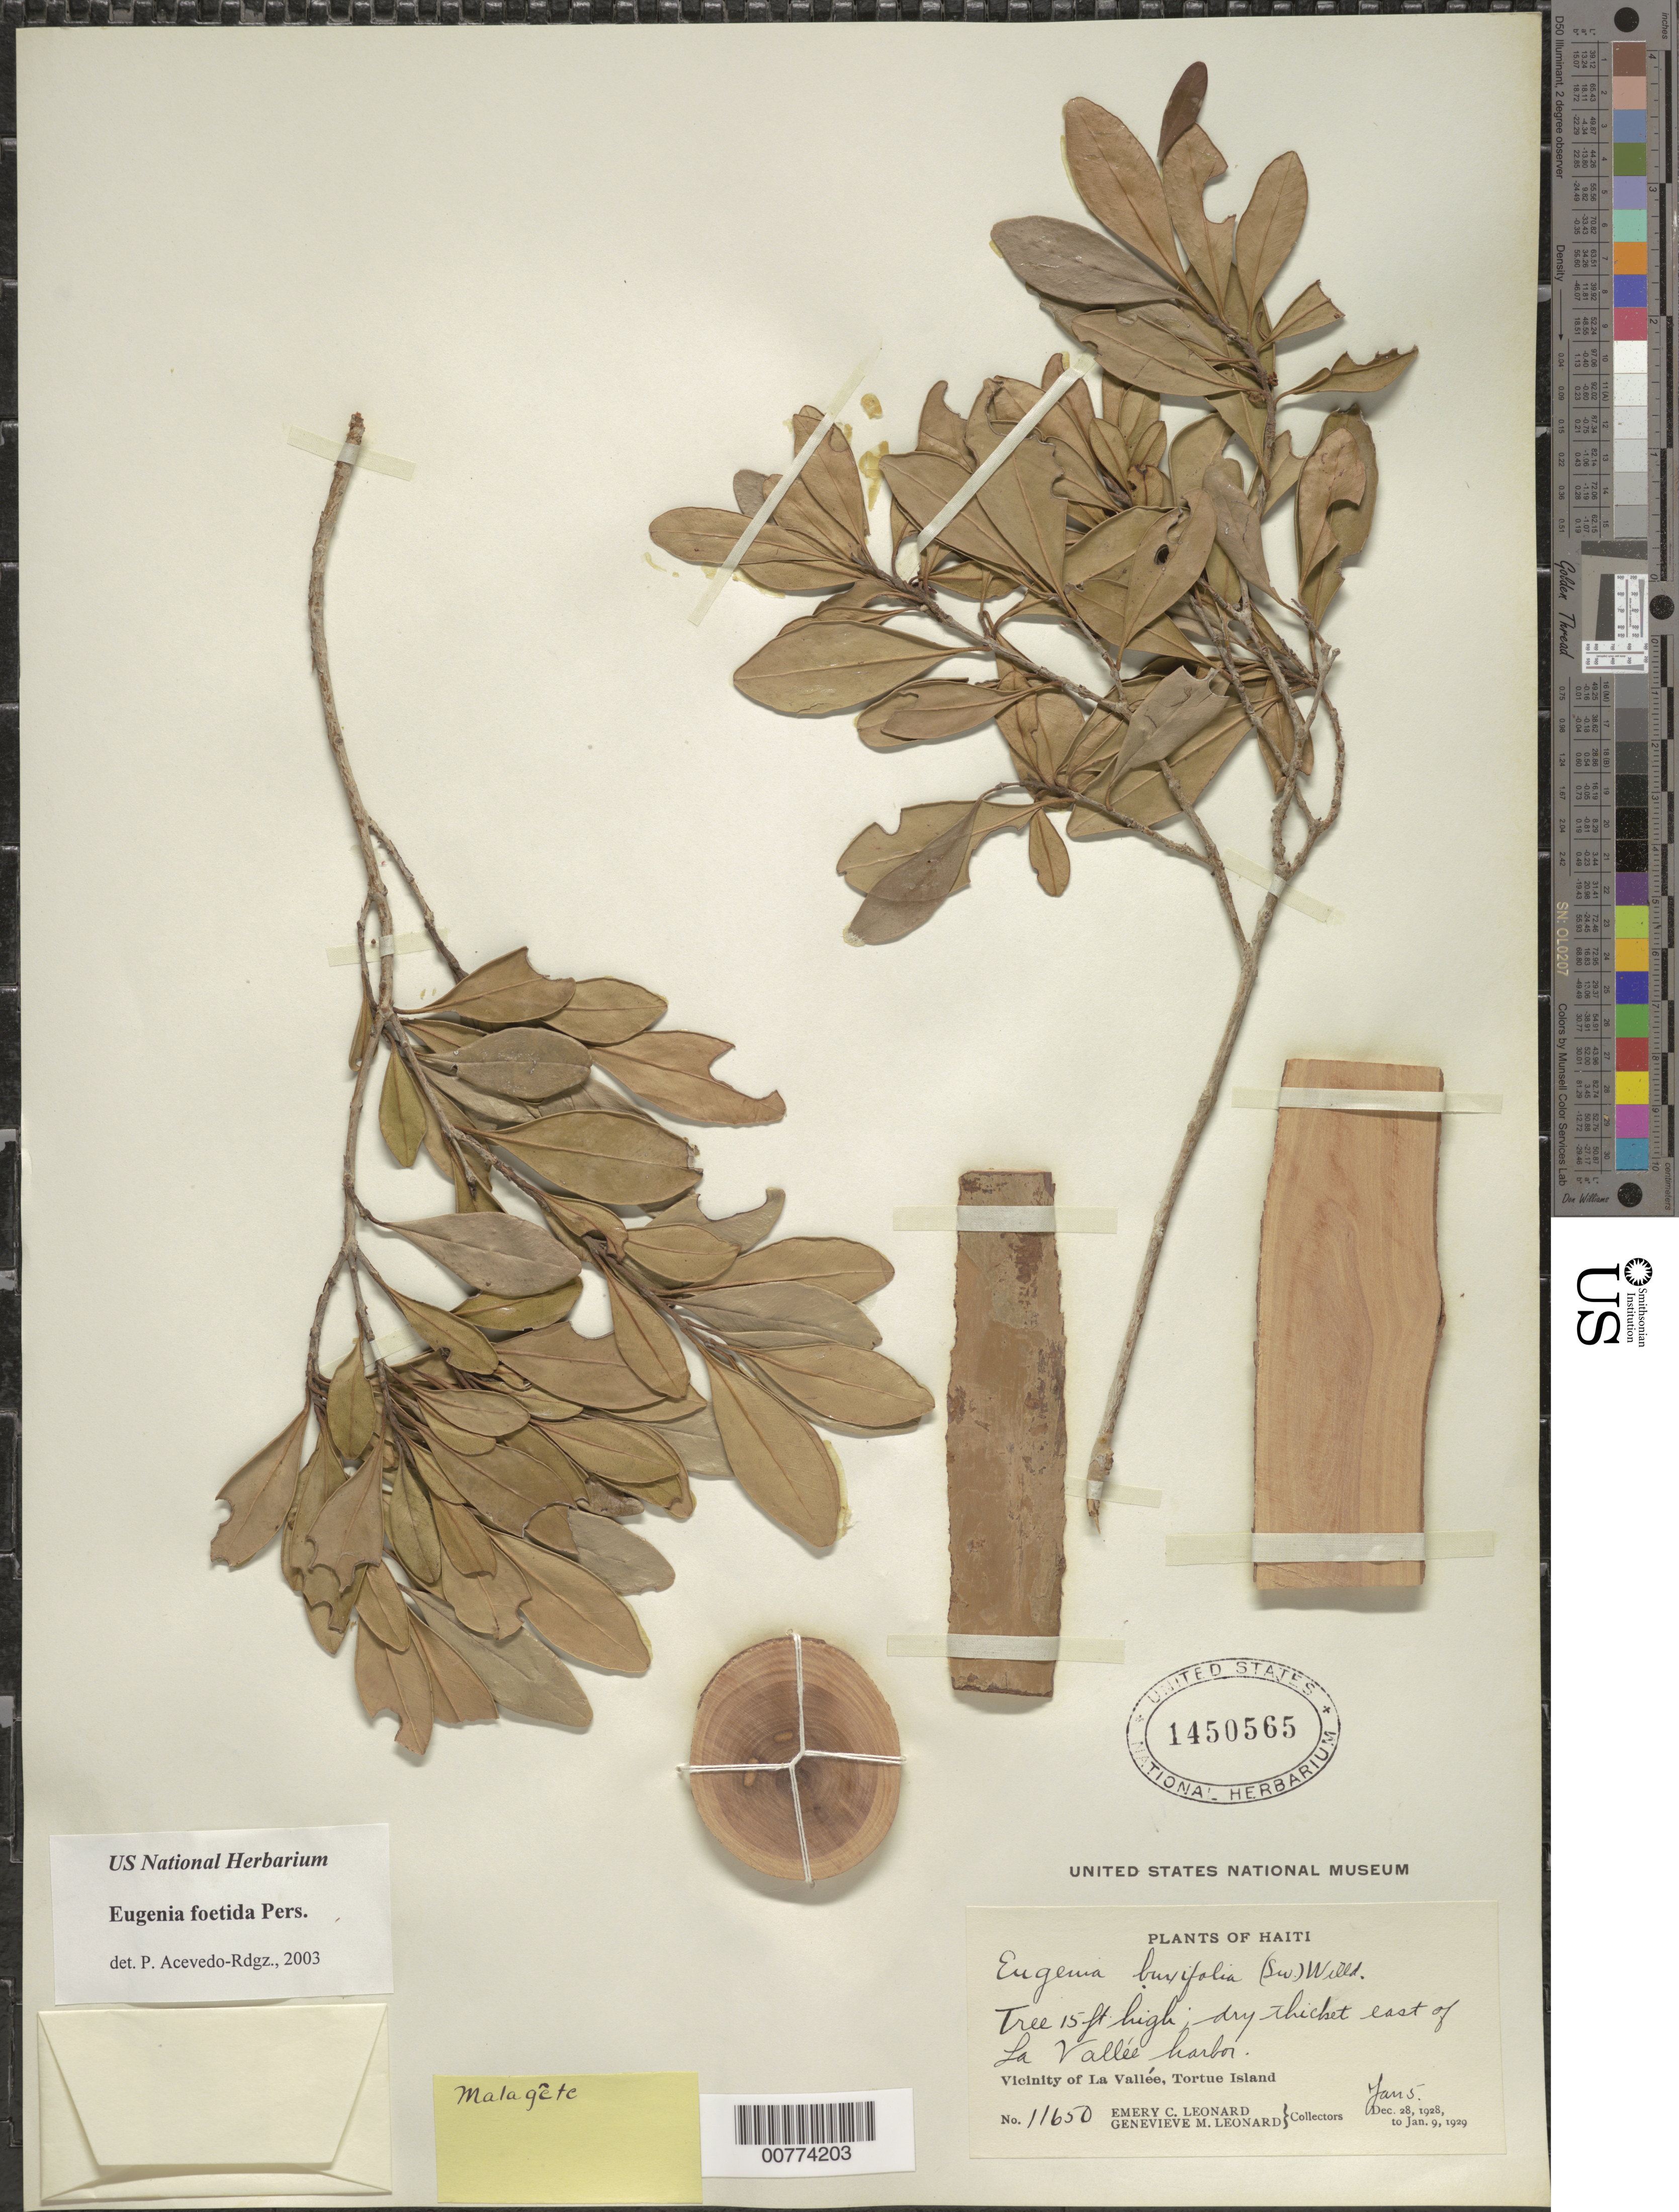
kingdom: Plantae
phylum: Tracheophyta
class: Magnoliopsida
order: Myrtales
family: Myrtaceae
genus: Eugenia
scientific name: Eugenia foetida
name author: Pers.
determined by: Acevedo-Rodríguez, P., (BOT), Smithsonian Institution - National Museum of Natural History (UNITED STATES)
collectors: E. C. Leonard & G. M. Leonard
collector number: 11650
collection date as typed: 05 Jan 1929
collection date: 1929-01-05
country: Haiti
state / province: Nord-Óuest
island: Île de la Tortue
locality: Tortue Island, La Vallée, east of La Vallée harbor.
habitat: Dry thicket.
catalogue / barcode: US 1450565